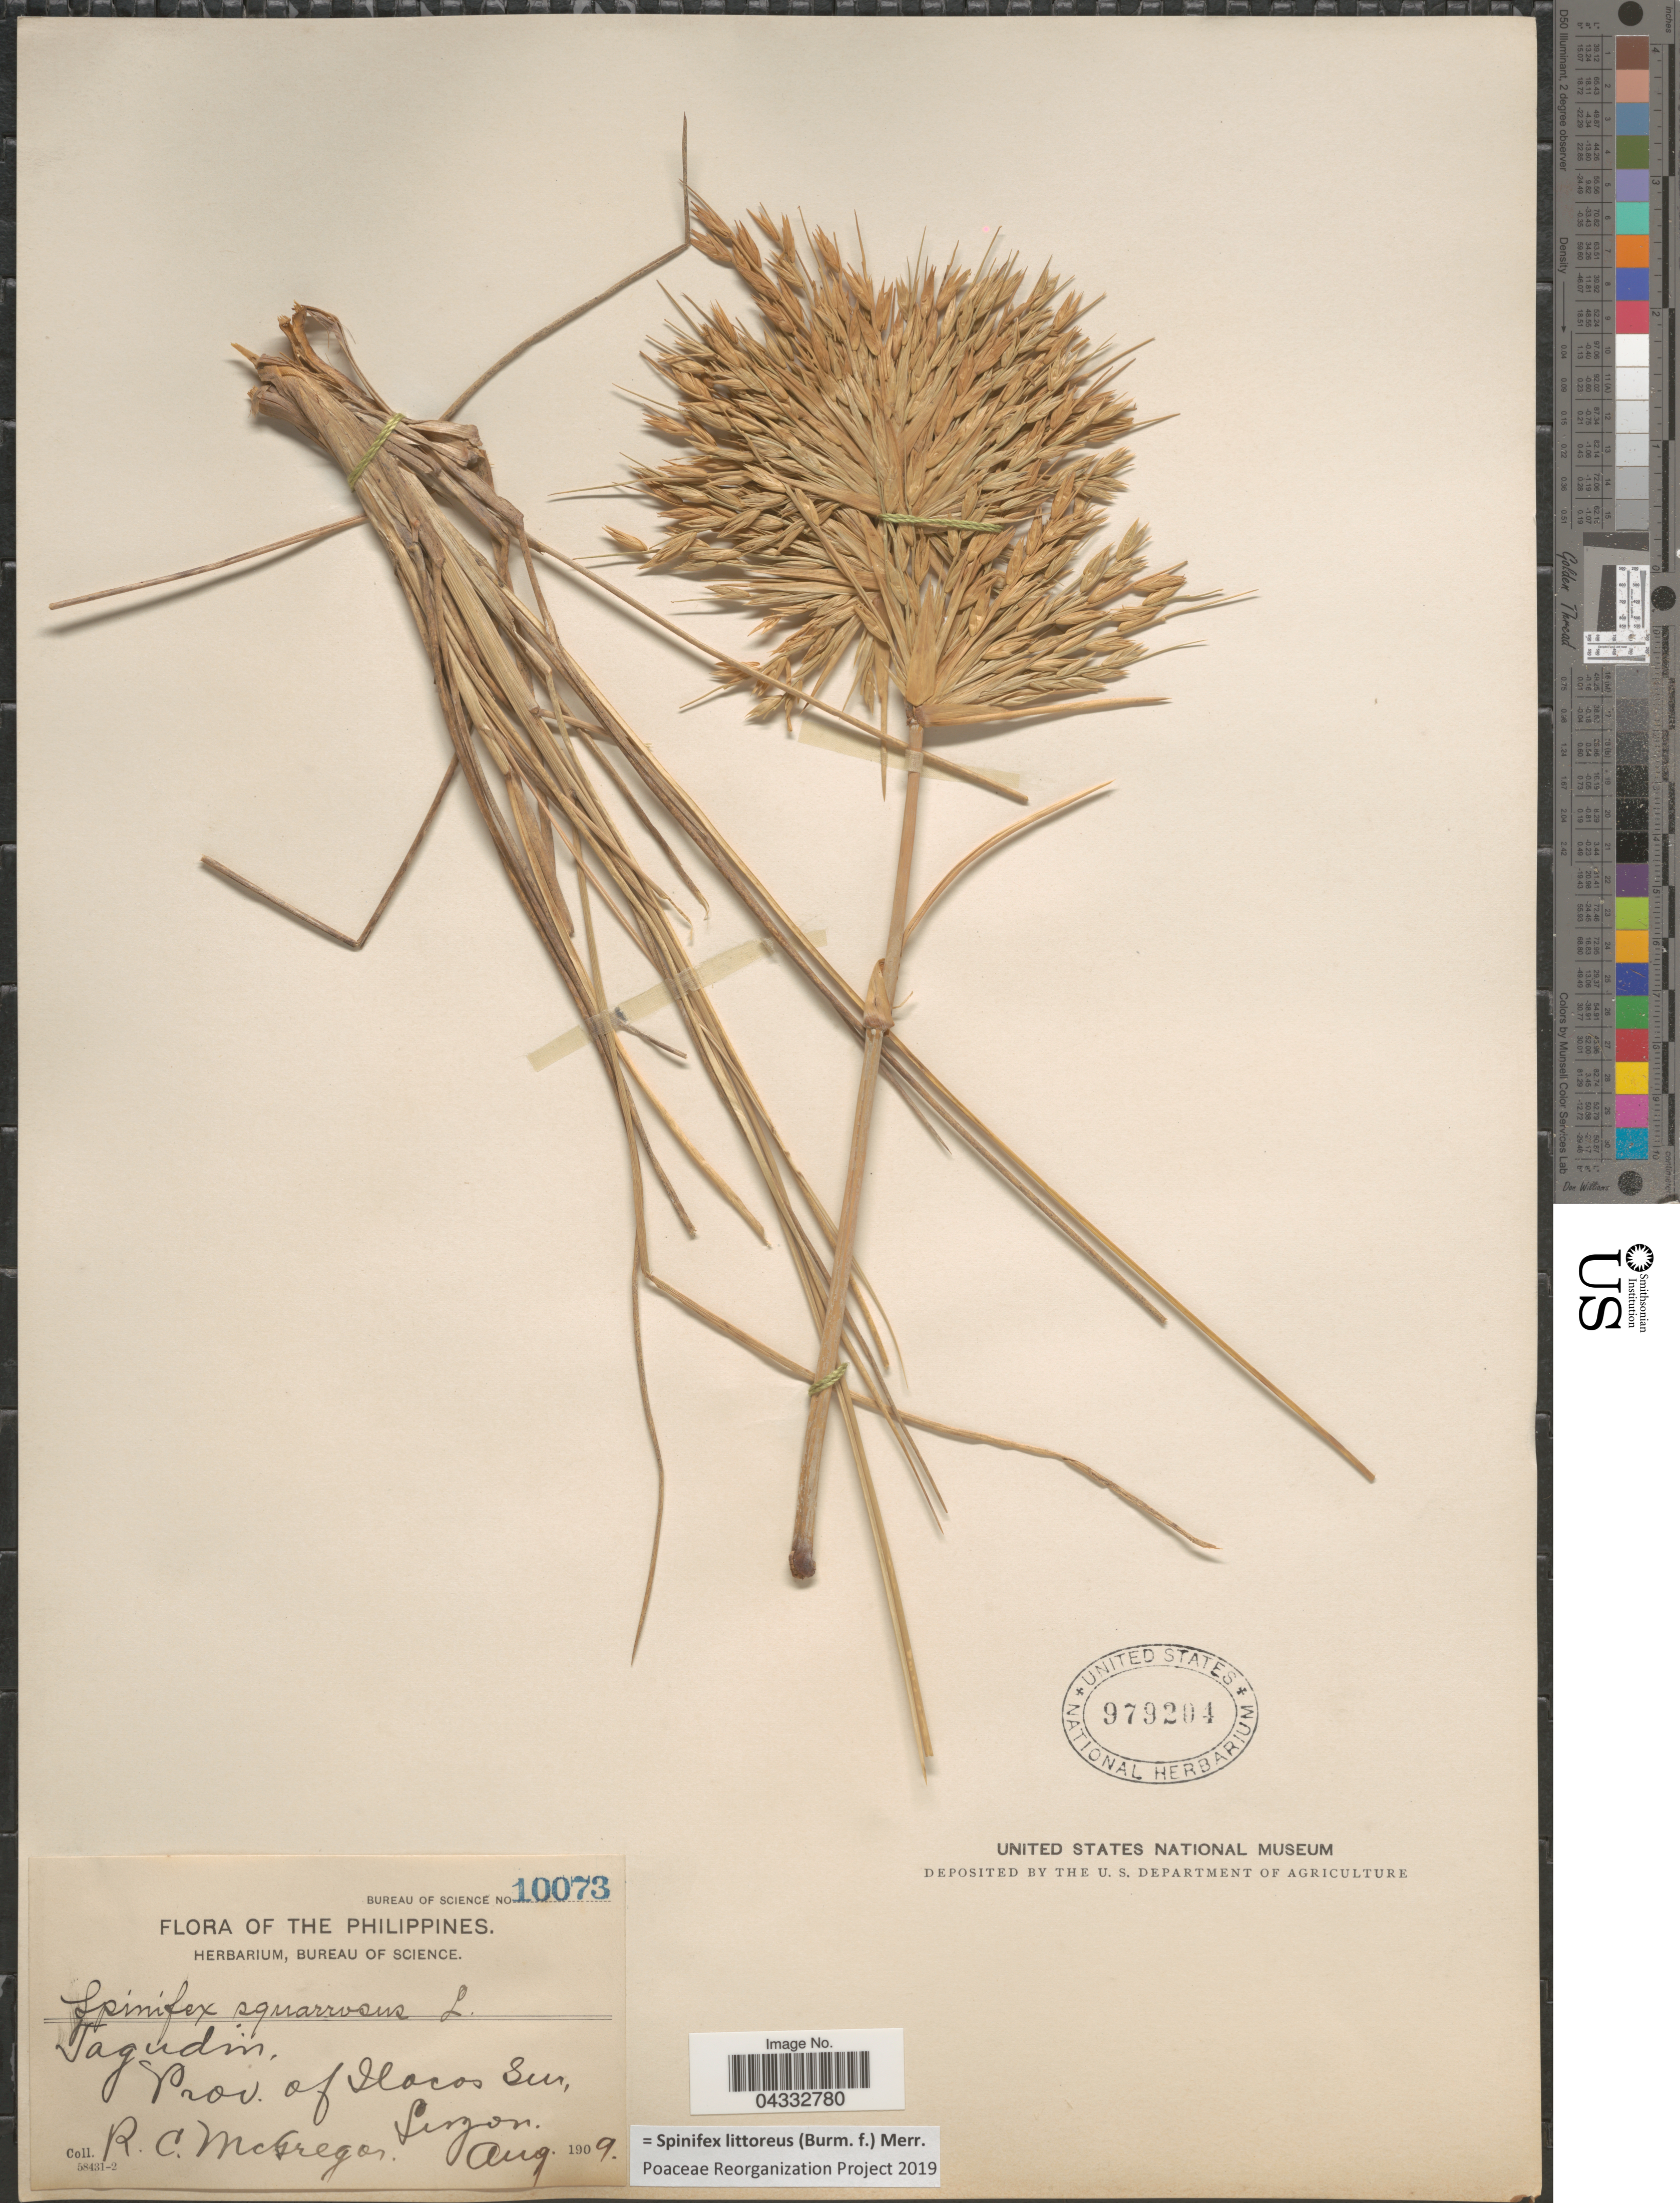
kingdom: Plantae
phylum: Tracheophyta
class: Liliopsida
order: Poales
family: Poaceae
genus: Spinifex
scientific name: Spinifex littoreus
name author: (Burm. f.) Merr.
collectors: R. C. McGregor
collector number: Bureau of Science 10073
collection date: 1909-08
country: Philippines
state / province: Ilocos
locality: Tagudin. Prov. of Ilocos Sur, Luzon.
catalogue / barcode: US 979204